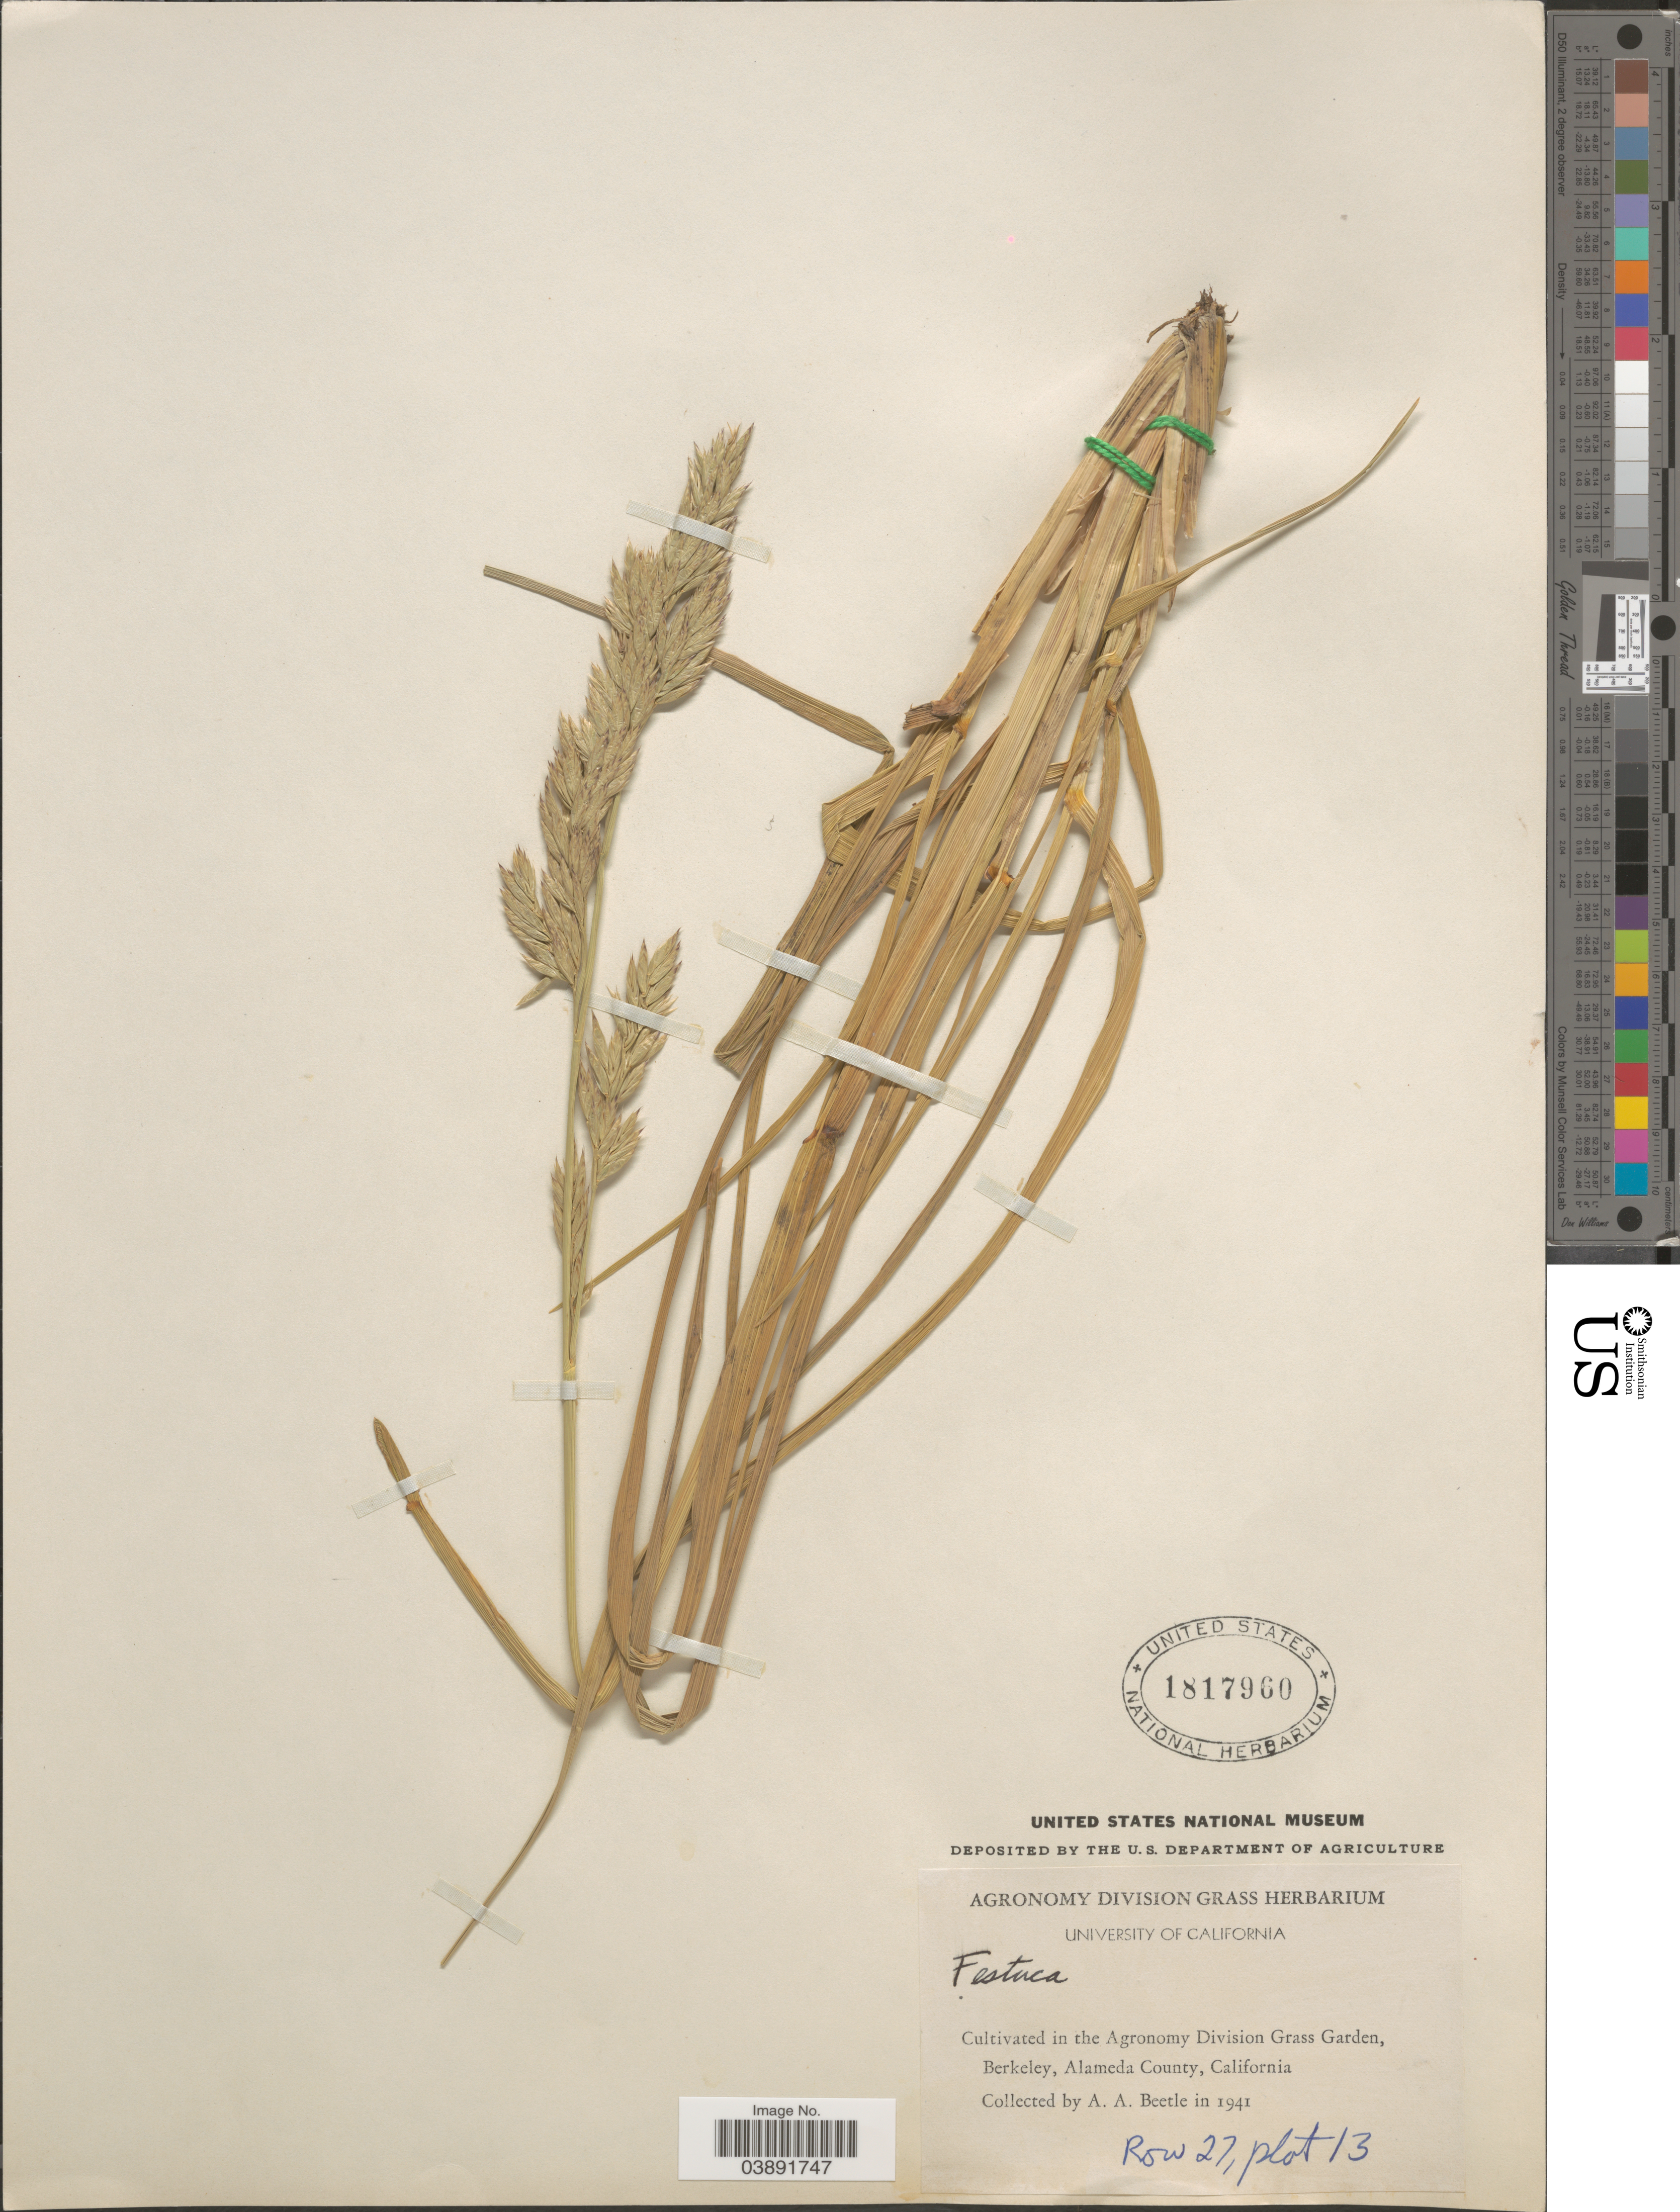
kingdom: Plantae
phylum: Tracheophyta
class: Liliopsida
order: Poales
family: Poaceae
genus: Festuca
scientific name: Festuca sp.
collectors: A. A. Beetle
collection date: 1941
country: United States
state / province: California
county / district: Alameda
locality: In the Agronomy Division Grass Garden, Berkeley, Alameda County. Row 27, plot 13.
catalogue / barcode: US 1817960